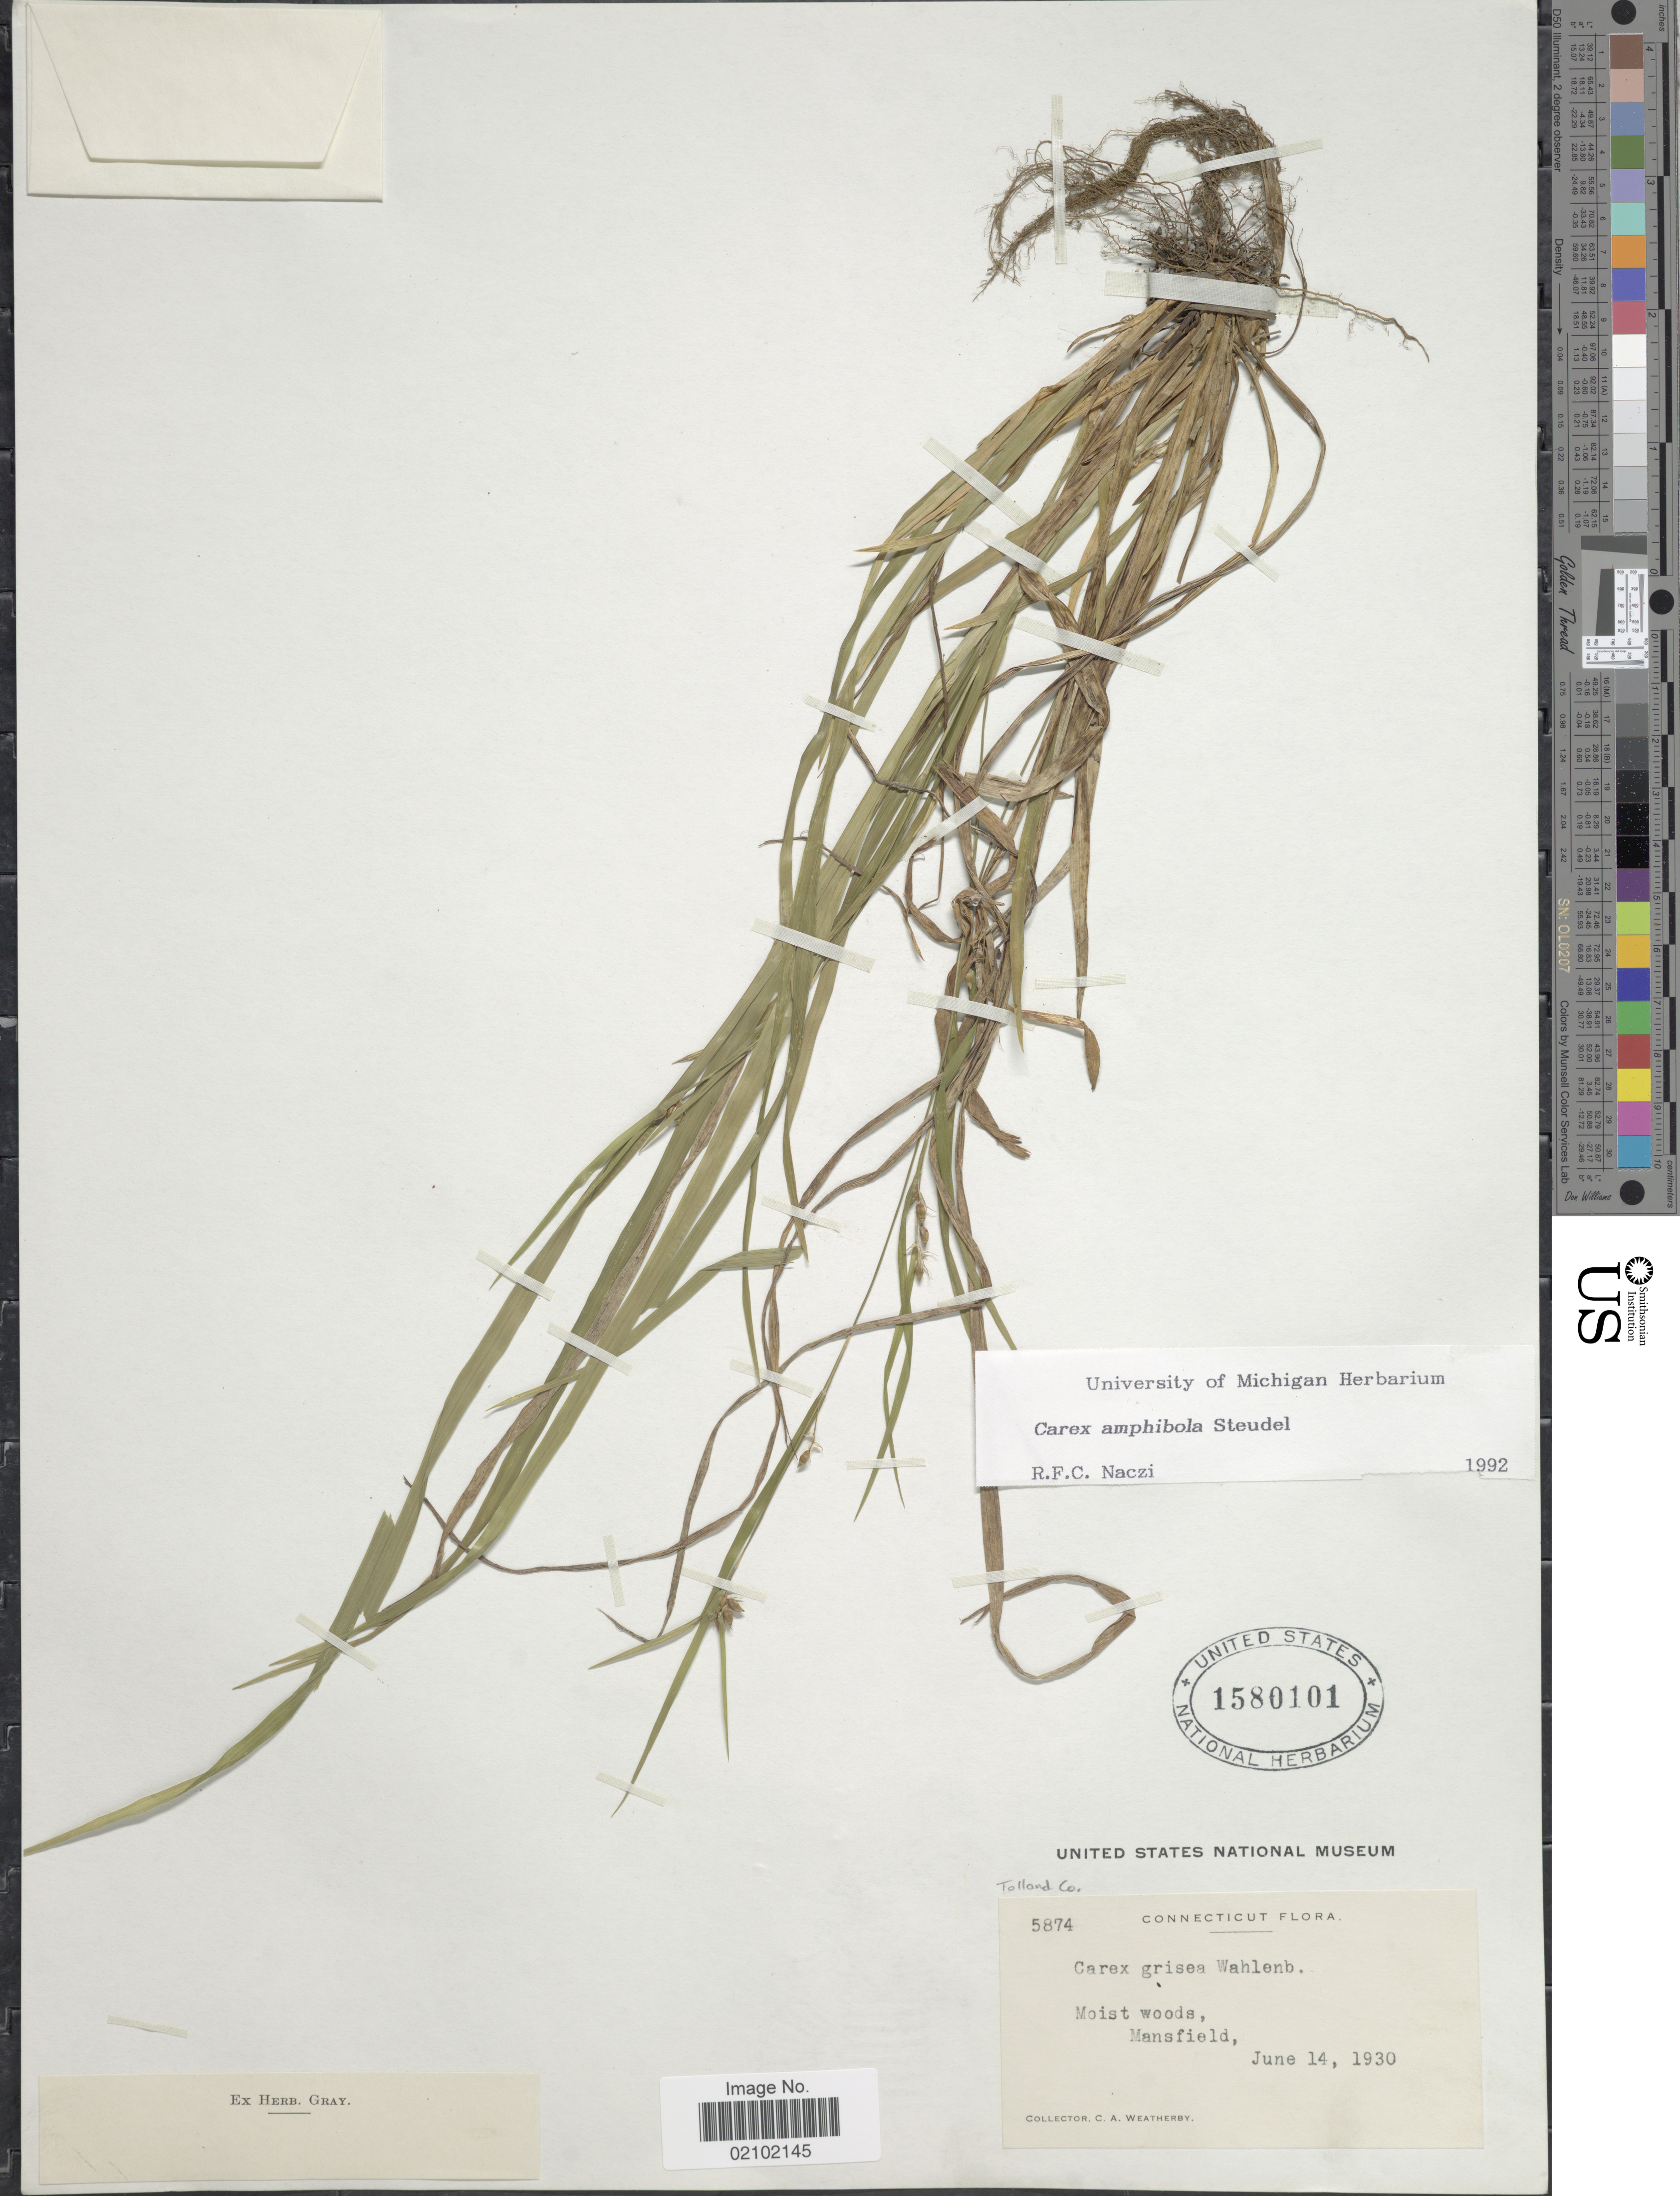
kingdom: Plantae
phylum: Tracheophyta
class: Liliopsida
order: Poales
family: Cyperaceae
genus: Carex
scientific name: Carex amphibola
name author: Steud.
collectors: C. A. Weatherby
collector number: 5874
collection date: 1930-06-14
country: United States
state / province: Connecticut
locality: Tolland Co. Mansfield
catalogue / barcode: US 1580101